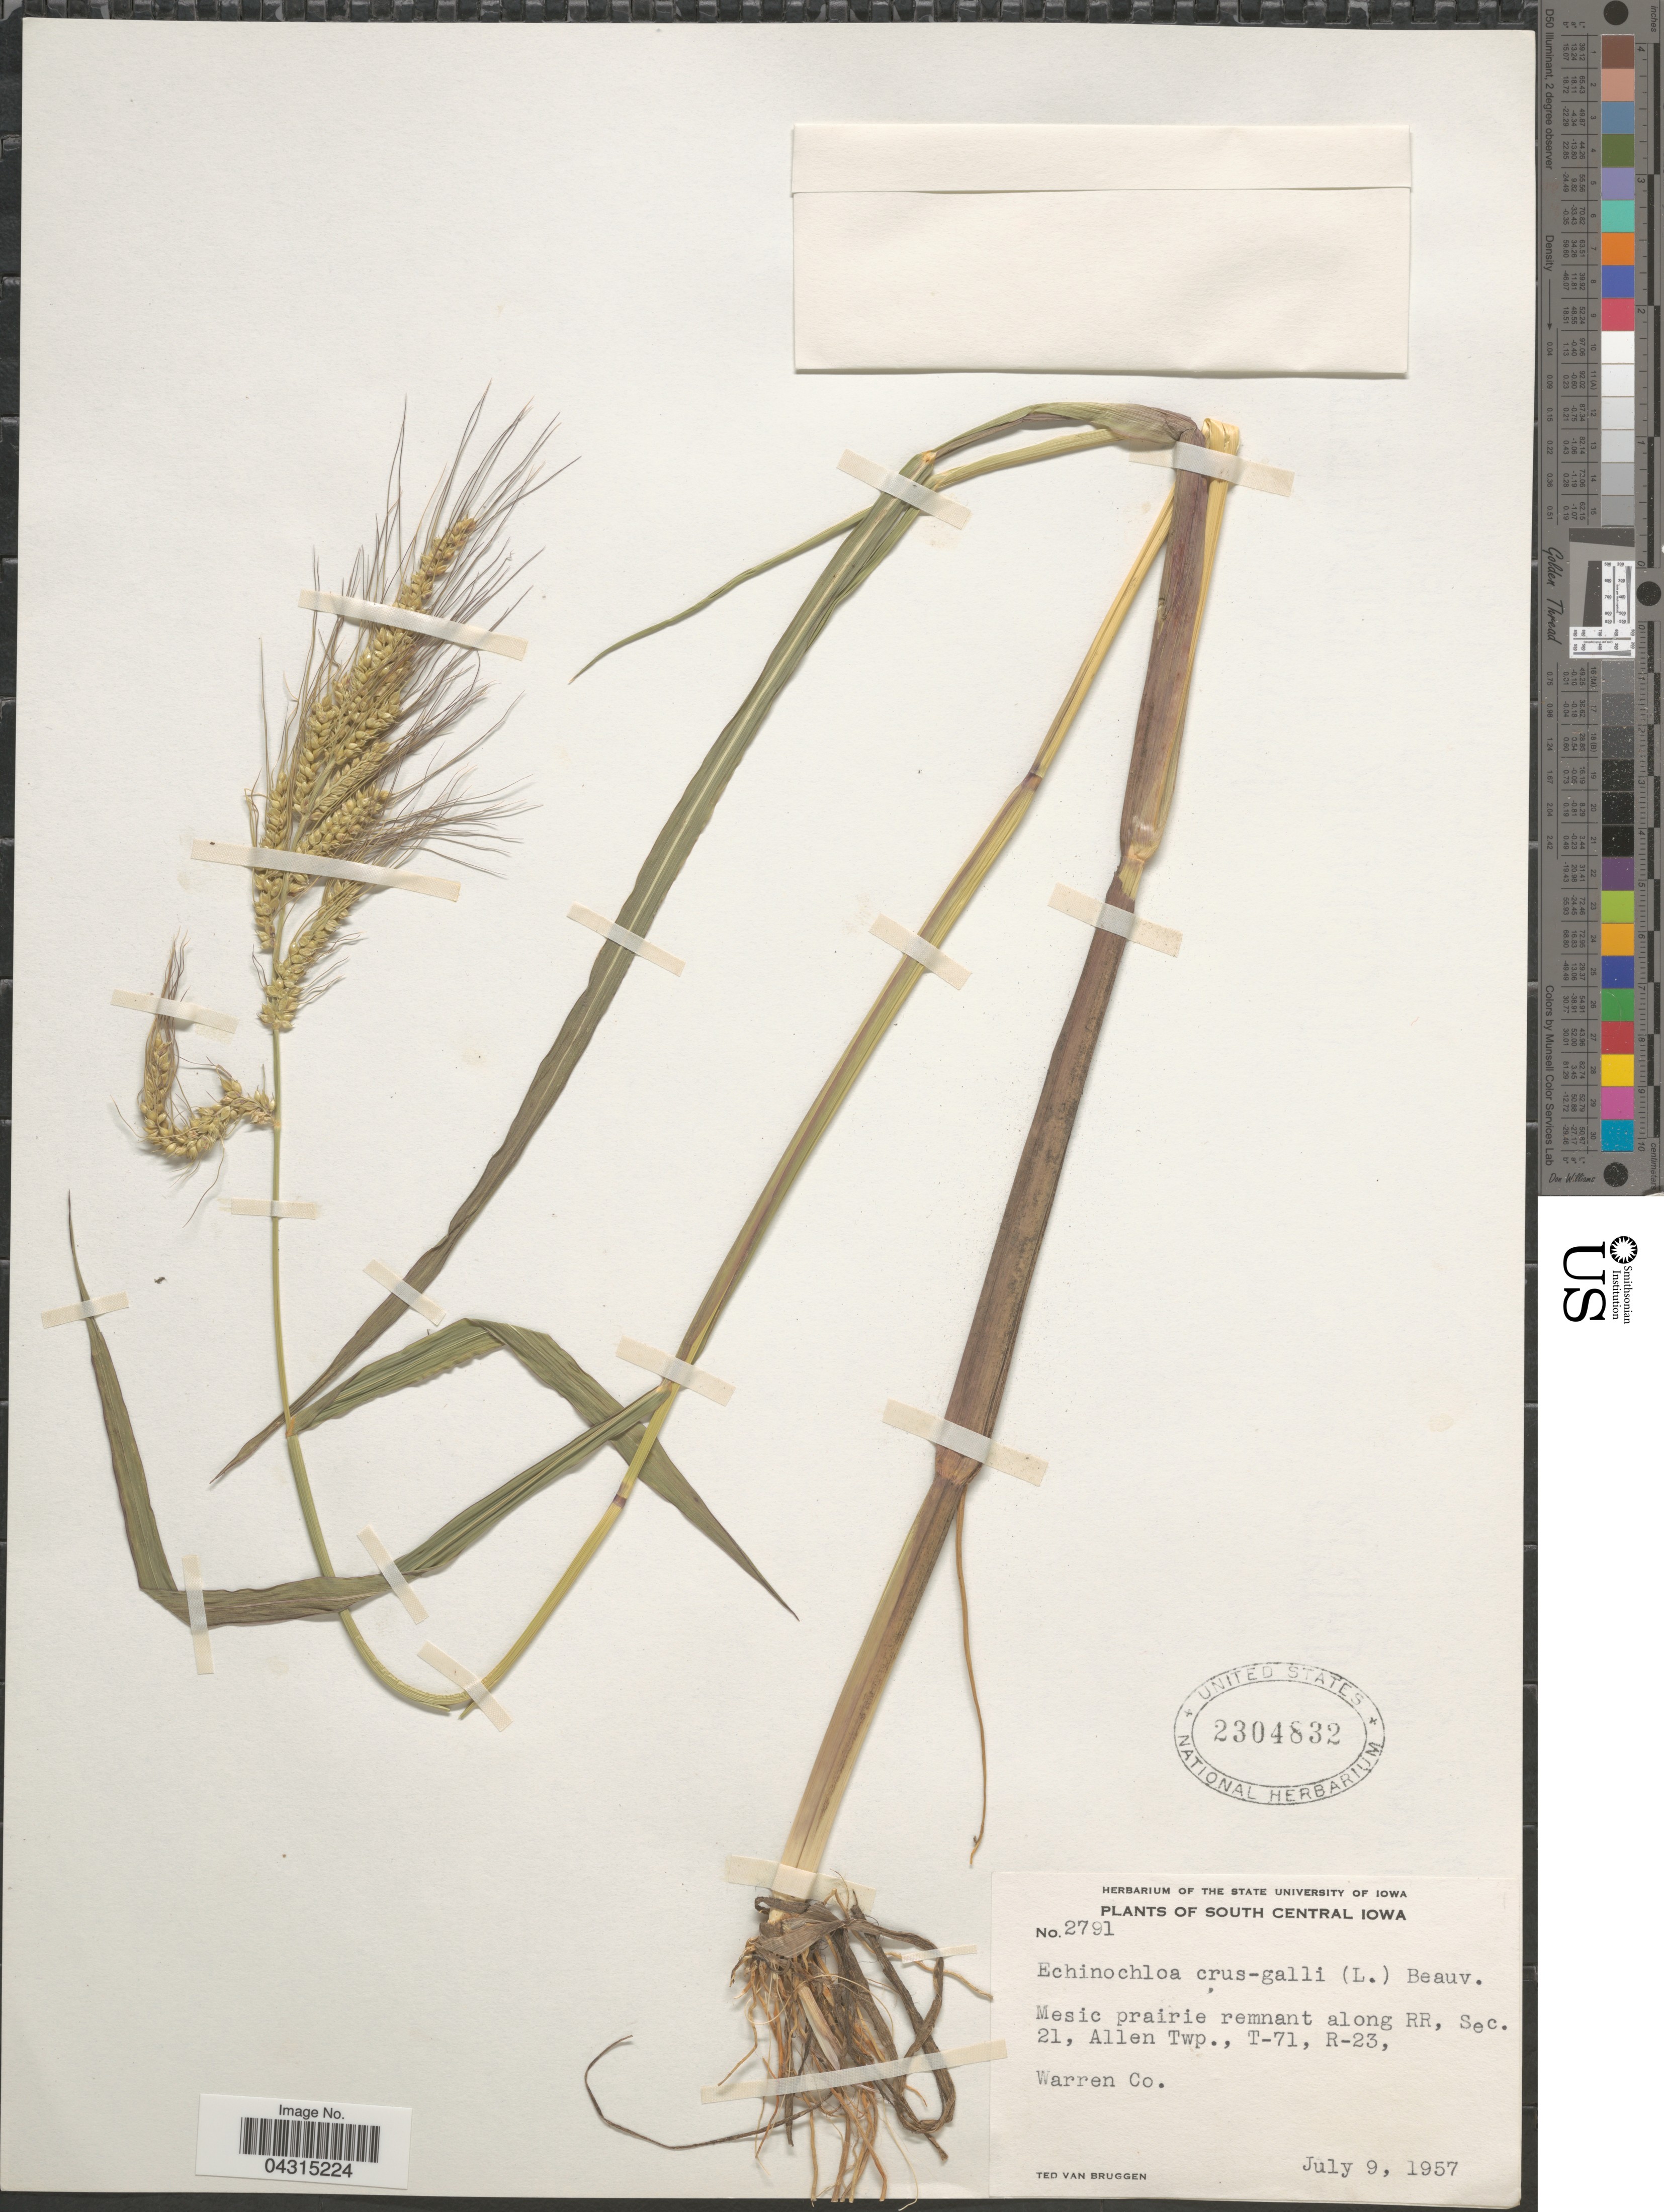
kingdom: Plantae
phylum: Tracheophyta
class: Liliopsida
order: Poales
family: Poaceae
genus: Echinochloa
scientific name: Echinochloa crus-galli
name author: (L.) P. Beauv.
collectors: T. van Bruggen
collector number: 2791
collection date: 1957-07-09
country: United States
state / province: Iowa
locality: South Central Iowa. Mesic prairie remnant along RR, Sec. 21, Allen Twp., T-71, R-23, Warren Co.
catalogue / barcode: US 2304832